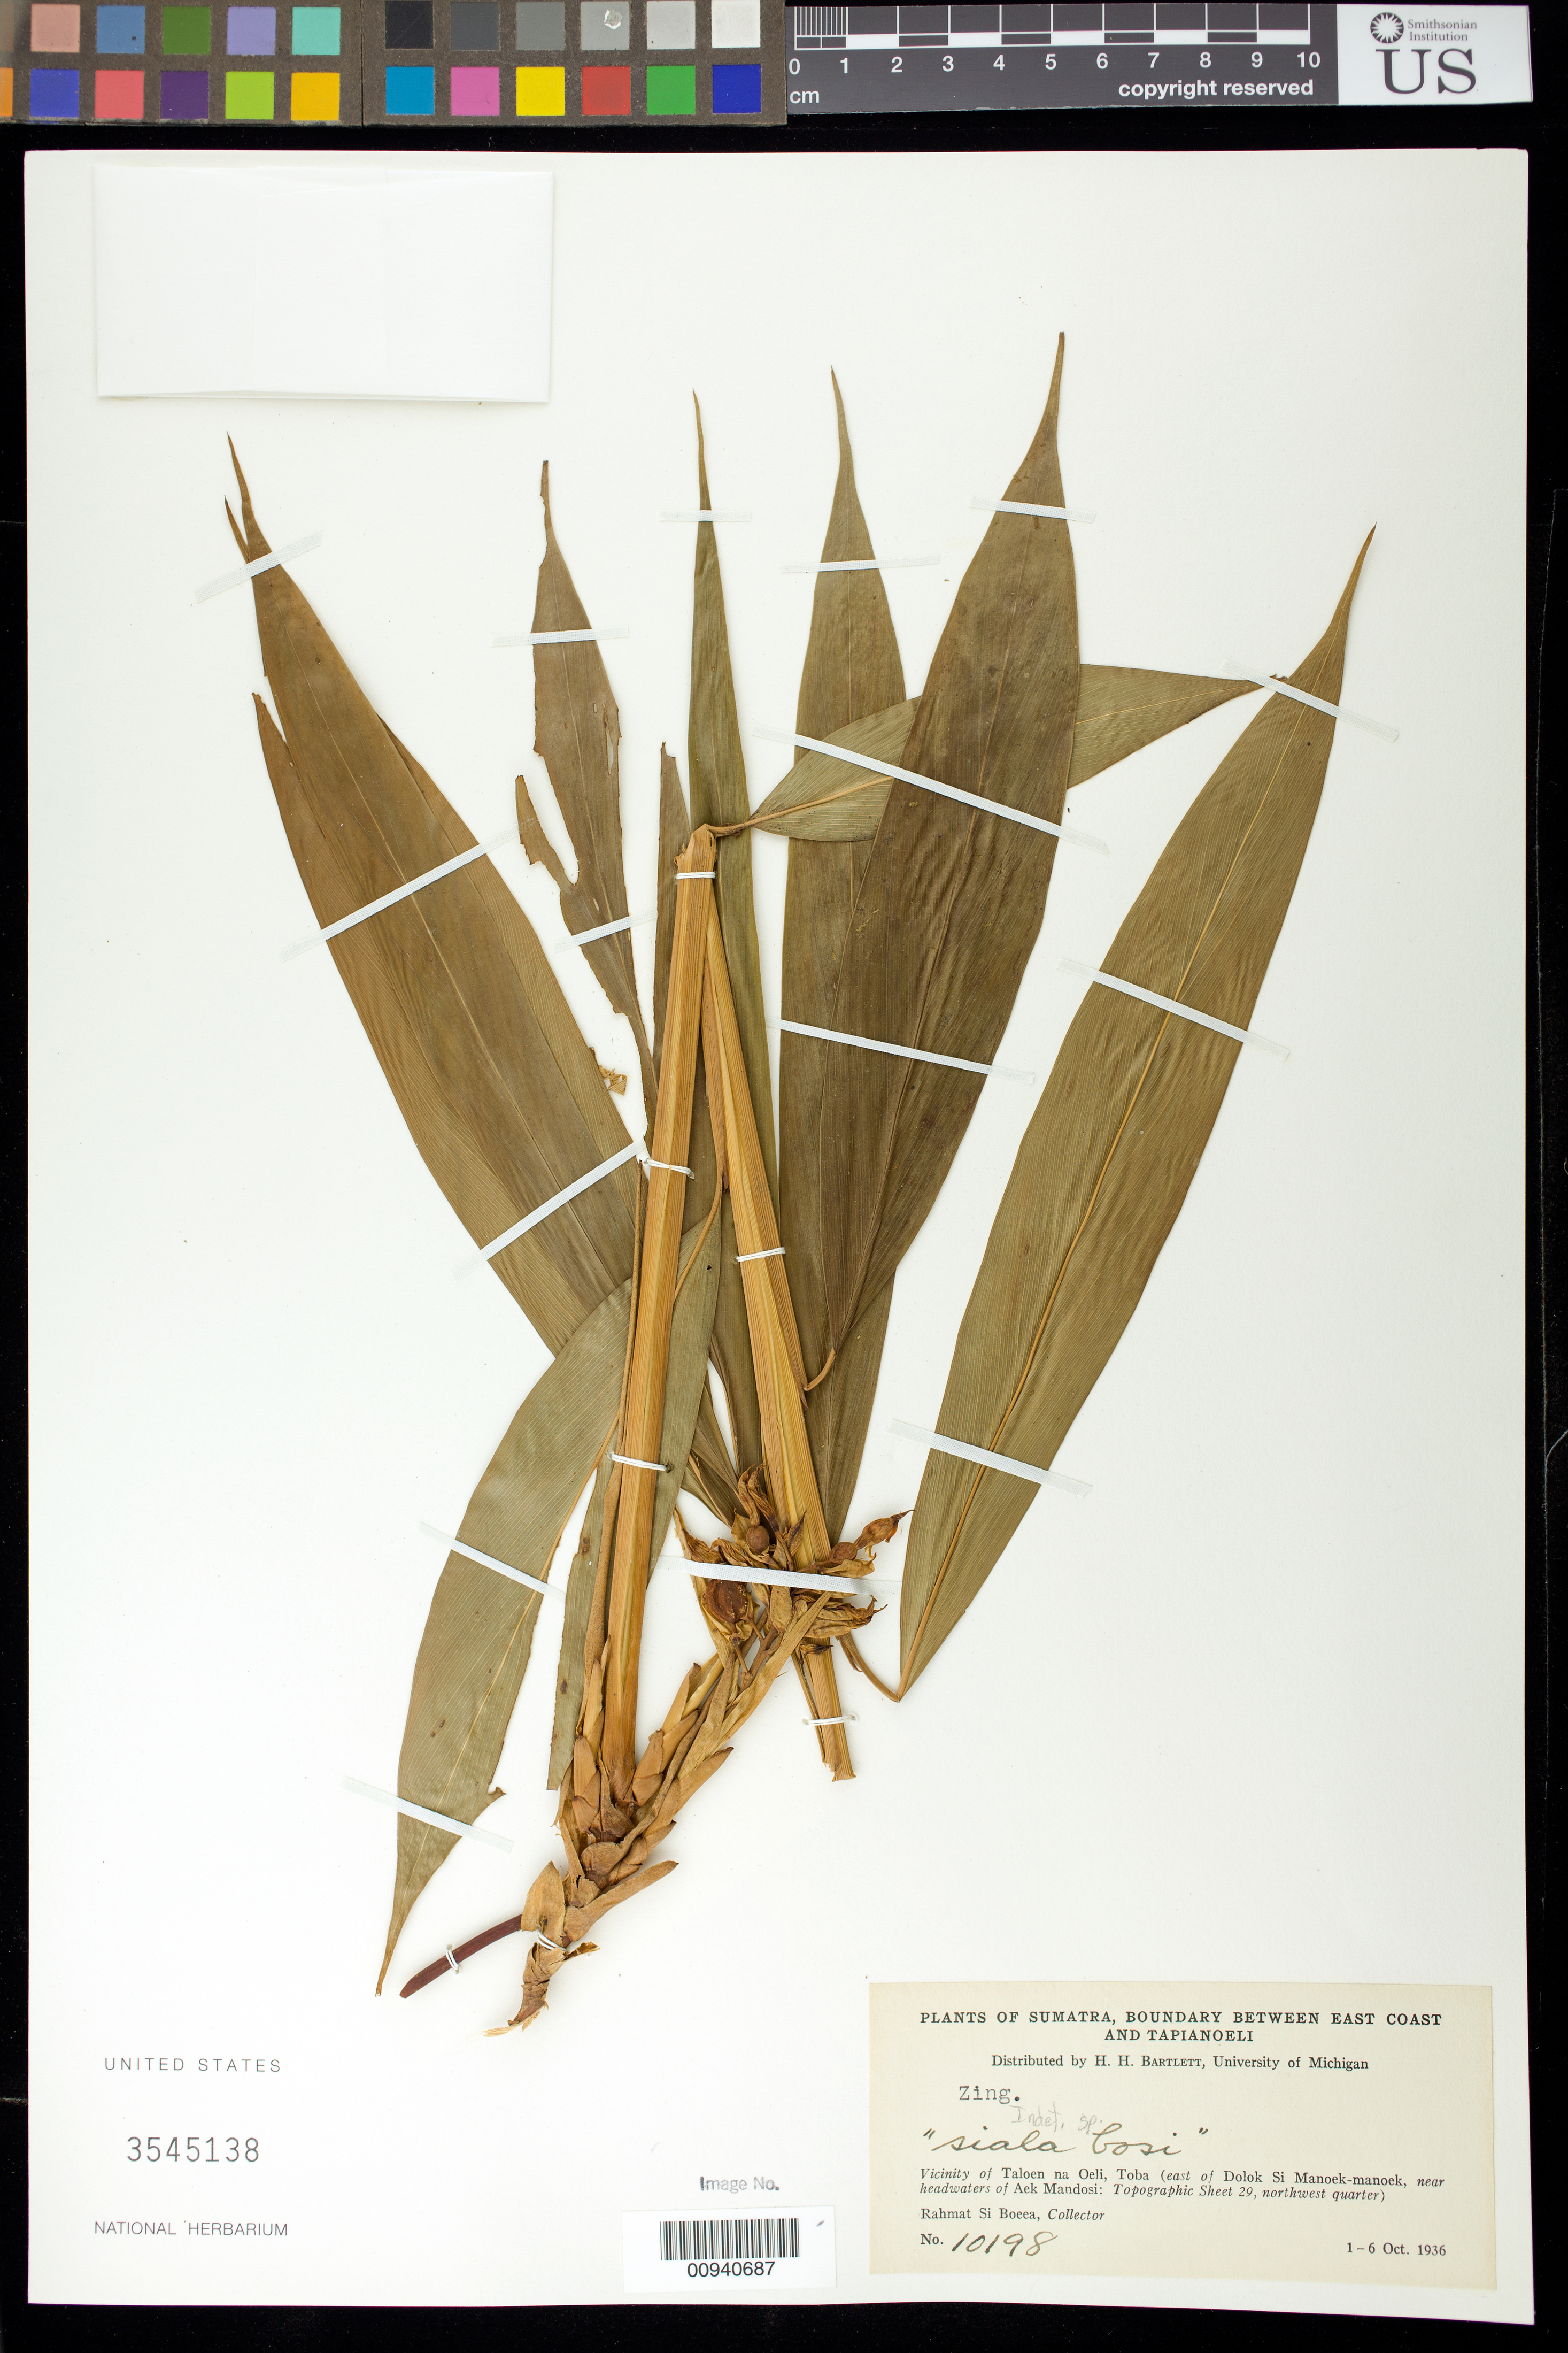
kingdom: Plantae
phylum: Tracheophyta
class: Liliopsida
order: Zingiberales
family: Zingiberaceae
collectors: Rahmat Si Boeea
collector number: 10198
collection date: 1936-10-01/1936-10-06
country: Indonesia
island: Sumatra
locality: Vicinity of Taloen na Oeli, Toba (east of Dolok Si Manoek-manoek, near headwaters of Aek Mandosi: Topographic Sheet 29, northwest quarter)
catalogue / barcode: US 3545138